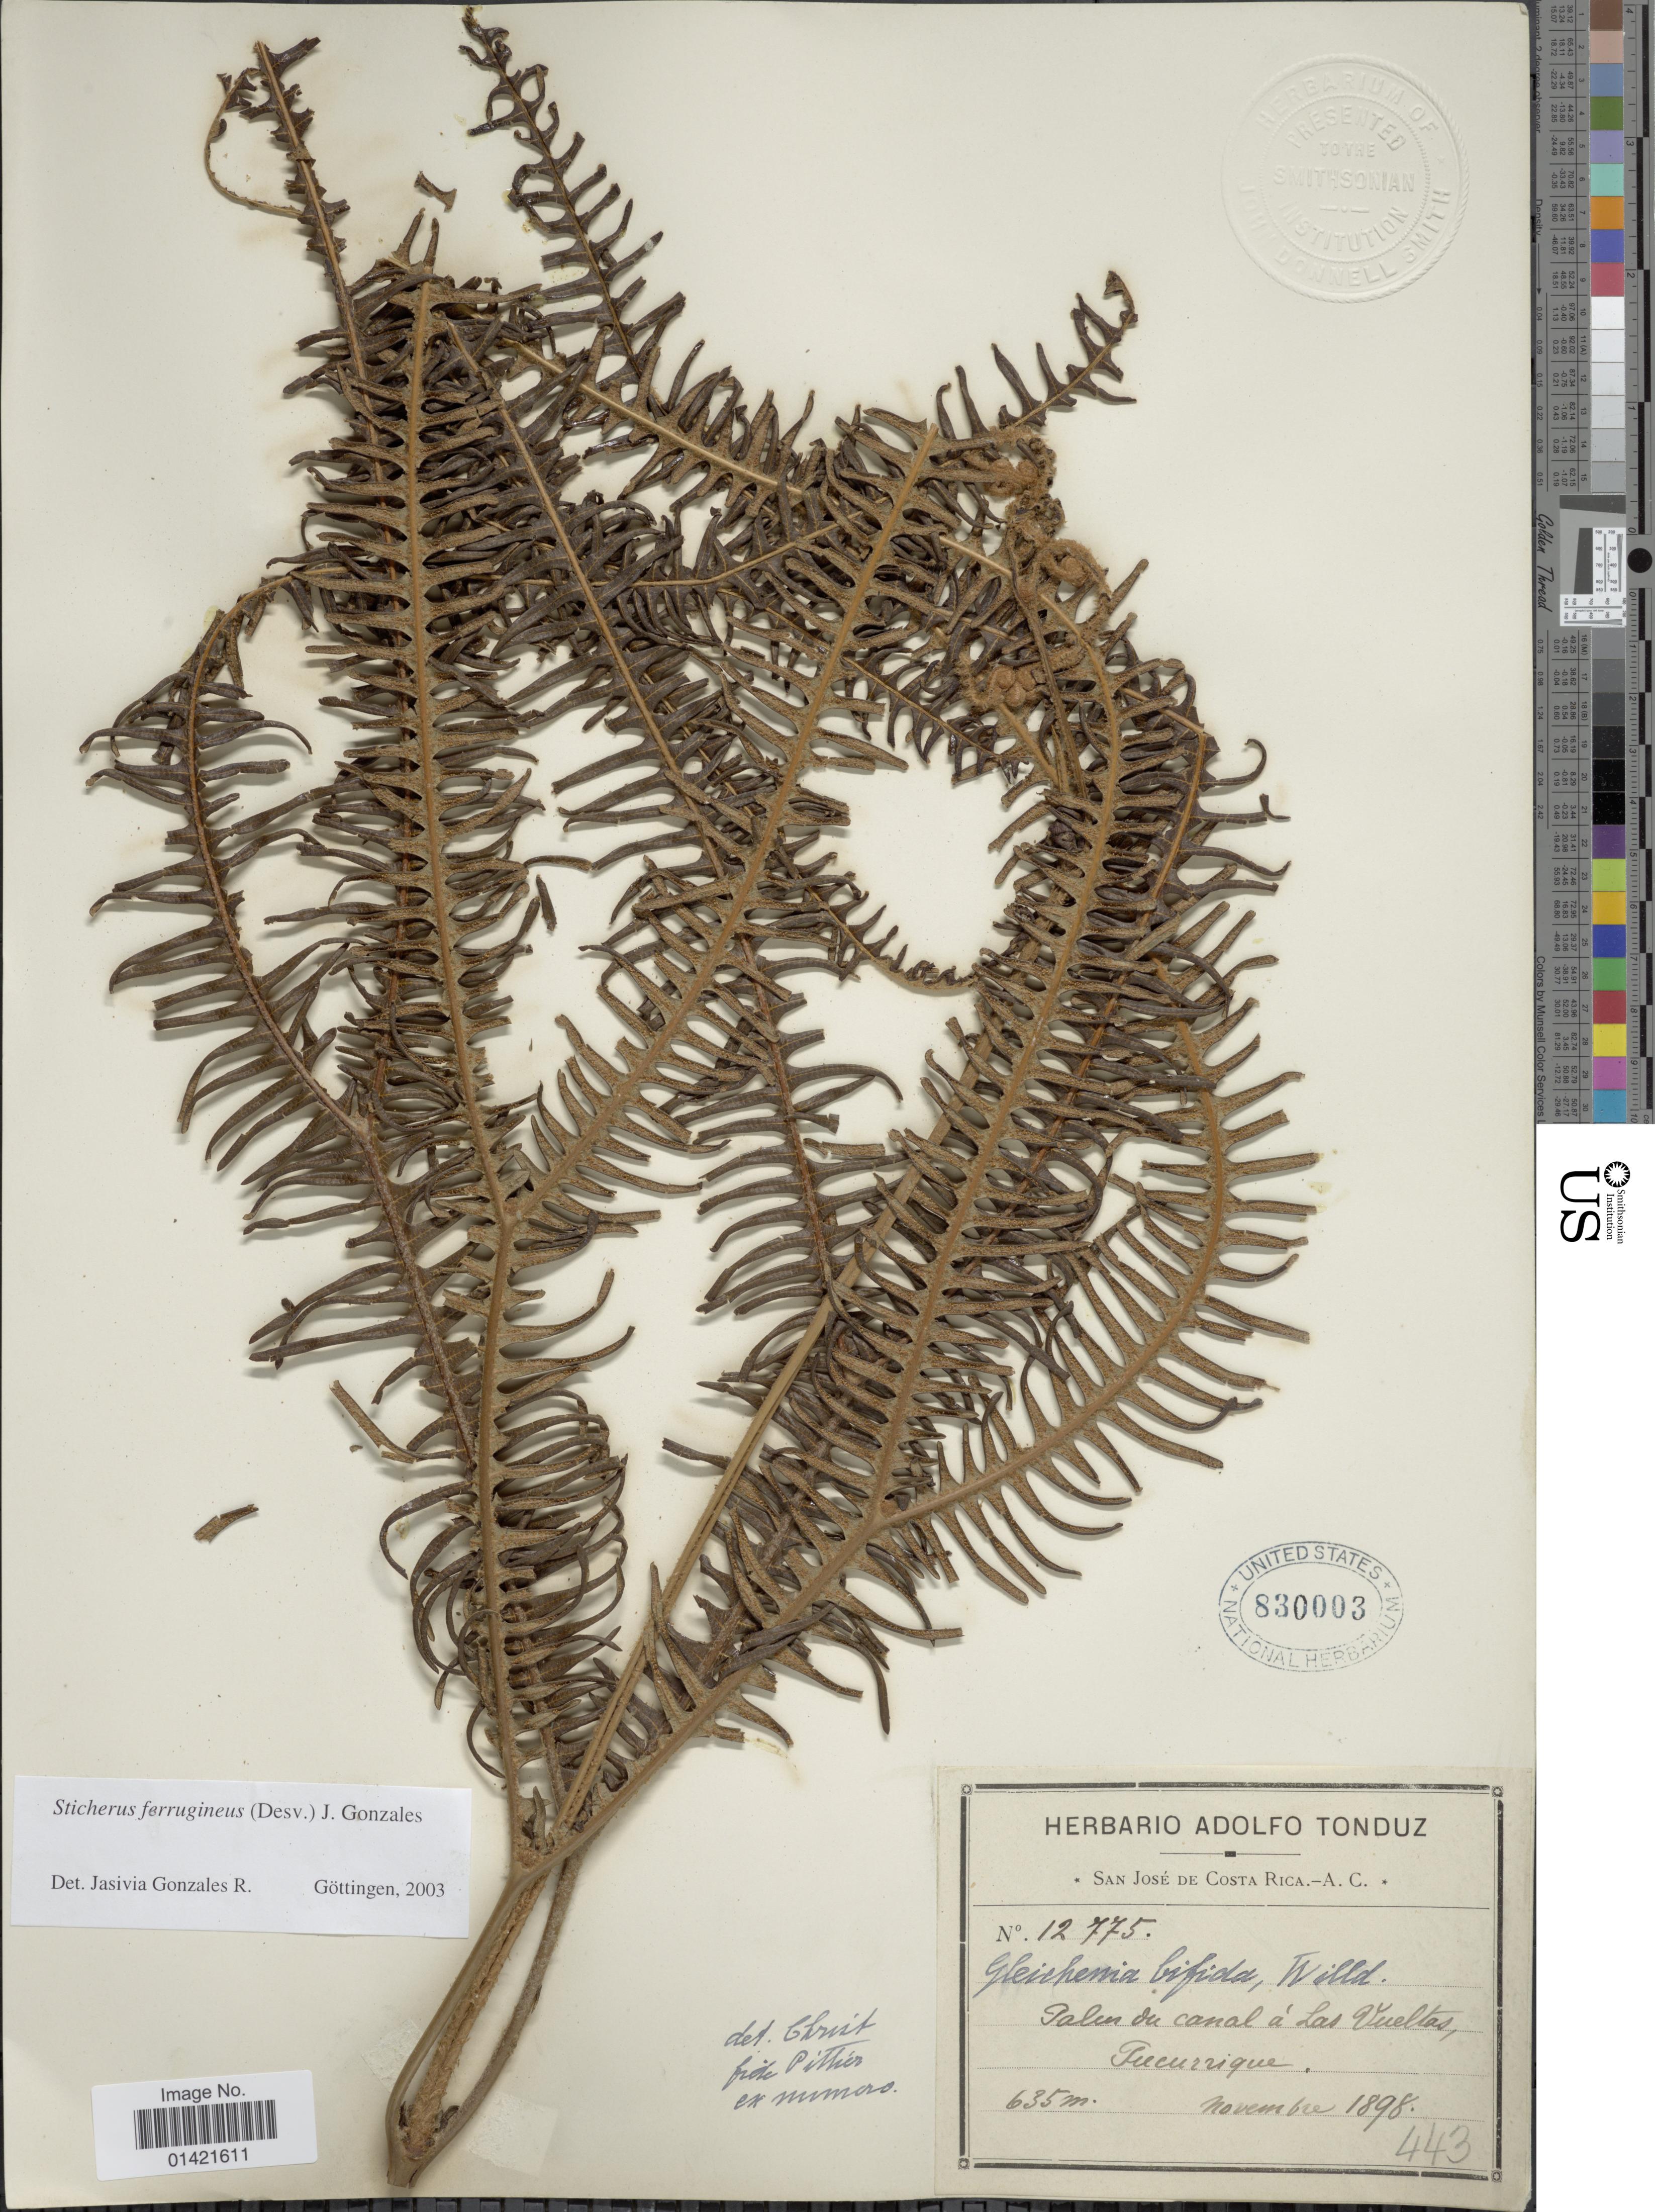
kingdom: Plantae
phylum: Tracheophyta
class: Polypodiopsida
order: Gleicheniales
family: Gleicheniaceae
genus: Sticherus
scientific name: Sticherus ferrugineus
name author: (Desv.) J. Gonzales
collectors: ex Herb. Adolfo Tonduz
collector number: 12775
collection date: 1898-11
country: Costa Rica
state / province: San José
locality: San Jose de Costa Rica.-A. C. Palen du canal a Las Vueltas, Pucurrique.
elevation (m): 635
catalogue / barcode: US 830003